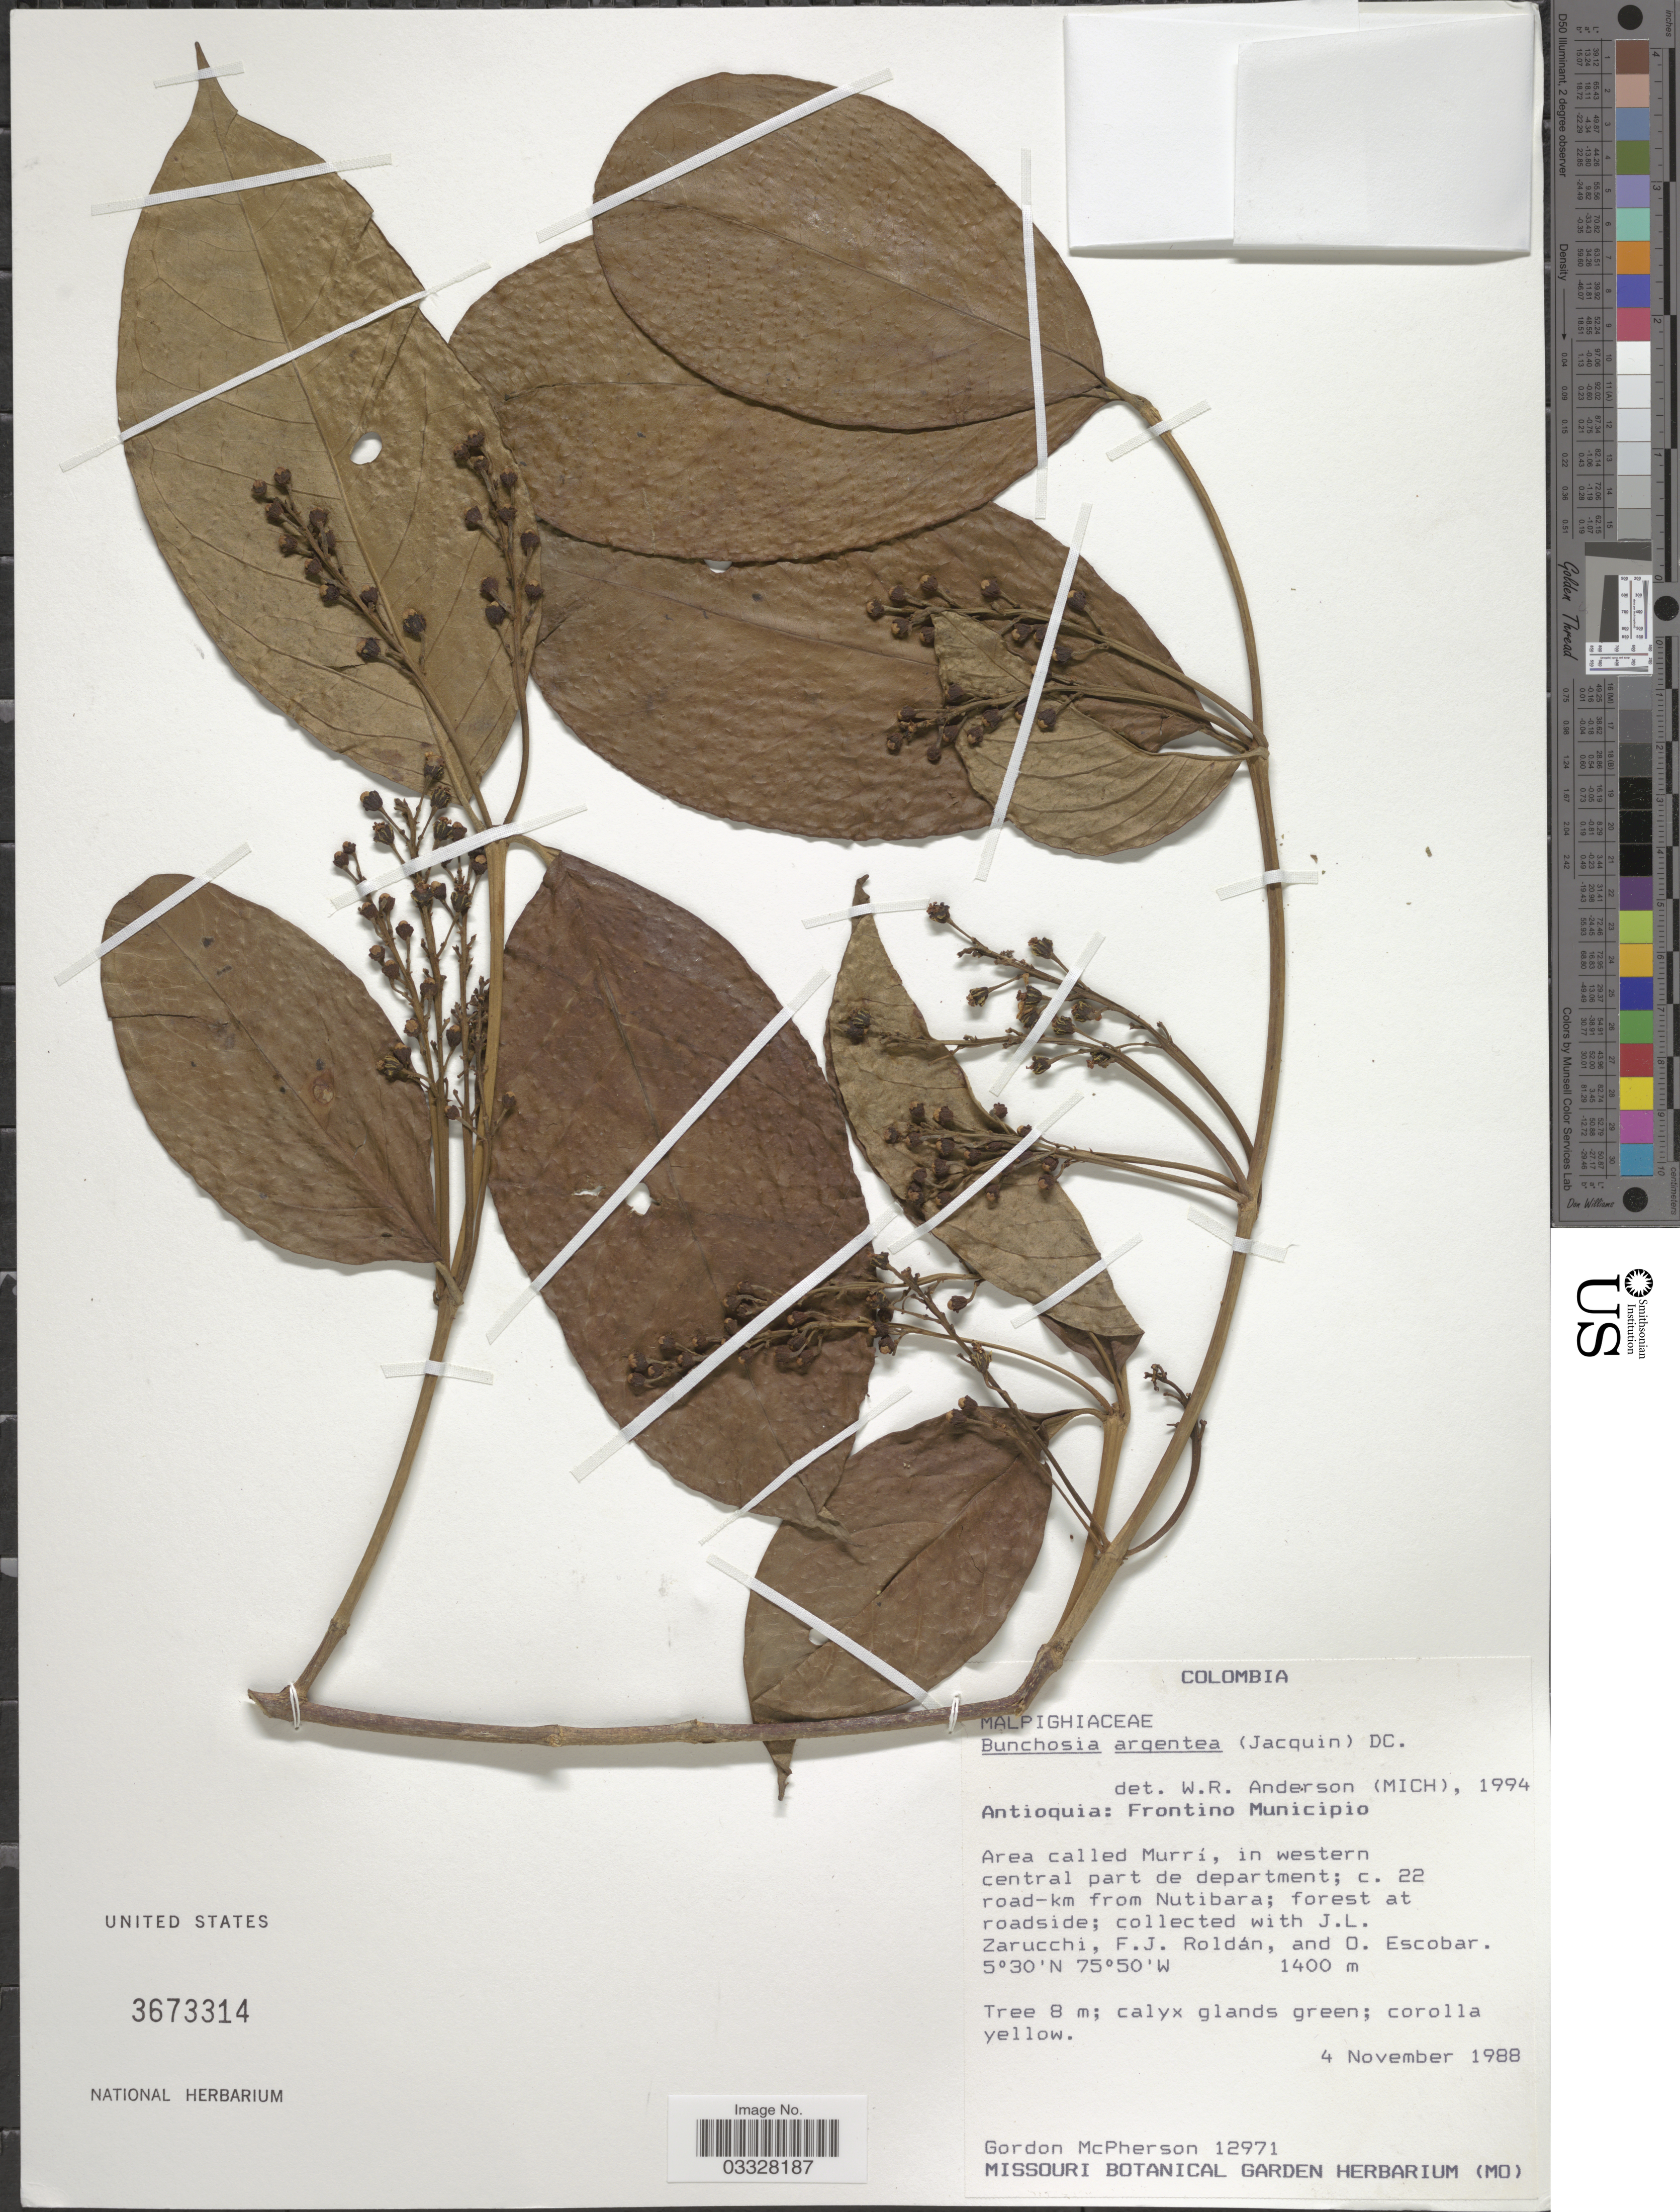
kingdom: Plantae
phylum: Tracheophyta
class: Magnoliopsida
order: Malpighiales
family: Malpighiaceae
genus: Bunchosia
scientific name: Bunchosia argentea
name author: (Jacq.) DC.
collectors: G. McPherson, J. L. Zarucchi, F. J. Roldán & O. Escobar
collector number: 12971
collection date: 1988-11-04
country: Colombia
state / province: Antioquia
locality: Frontino Municipio. Area called Murrí, in western central part de department; c. 22 road-km from Nutibara; forest at roadside.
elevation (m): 1400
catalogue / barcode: US 3673314